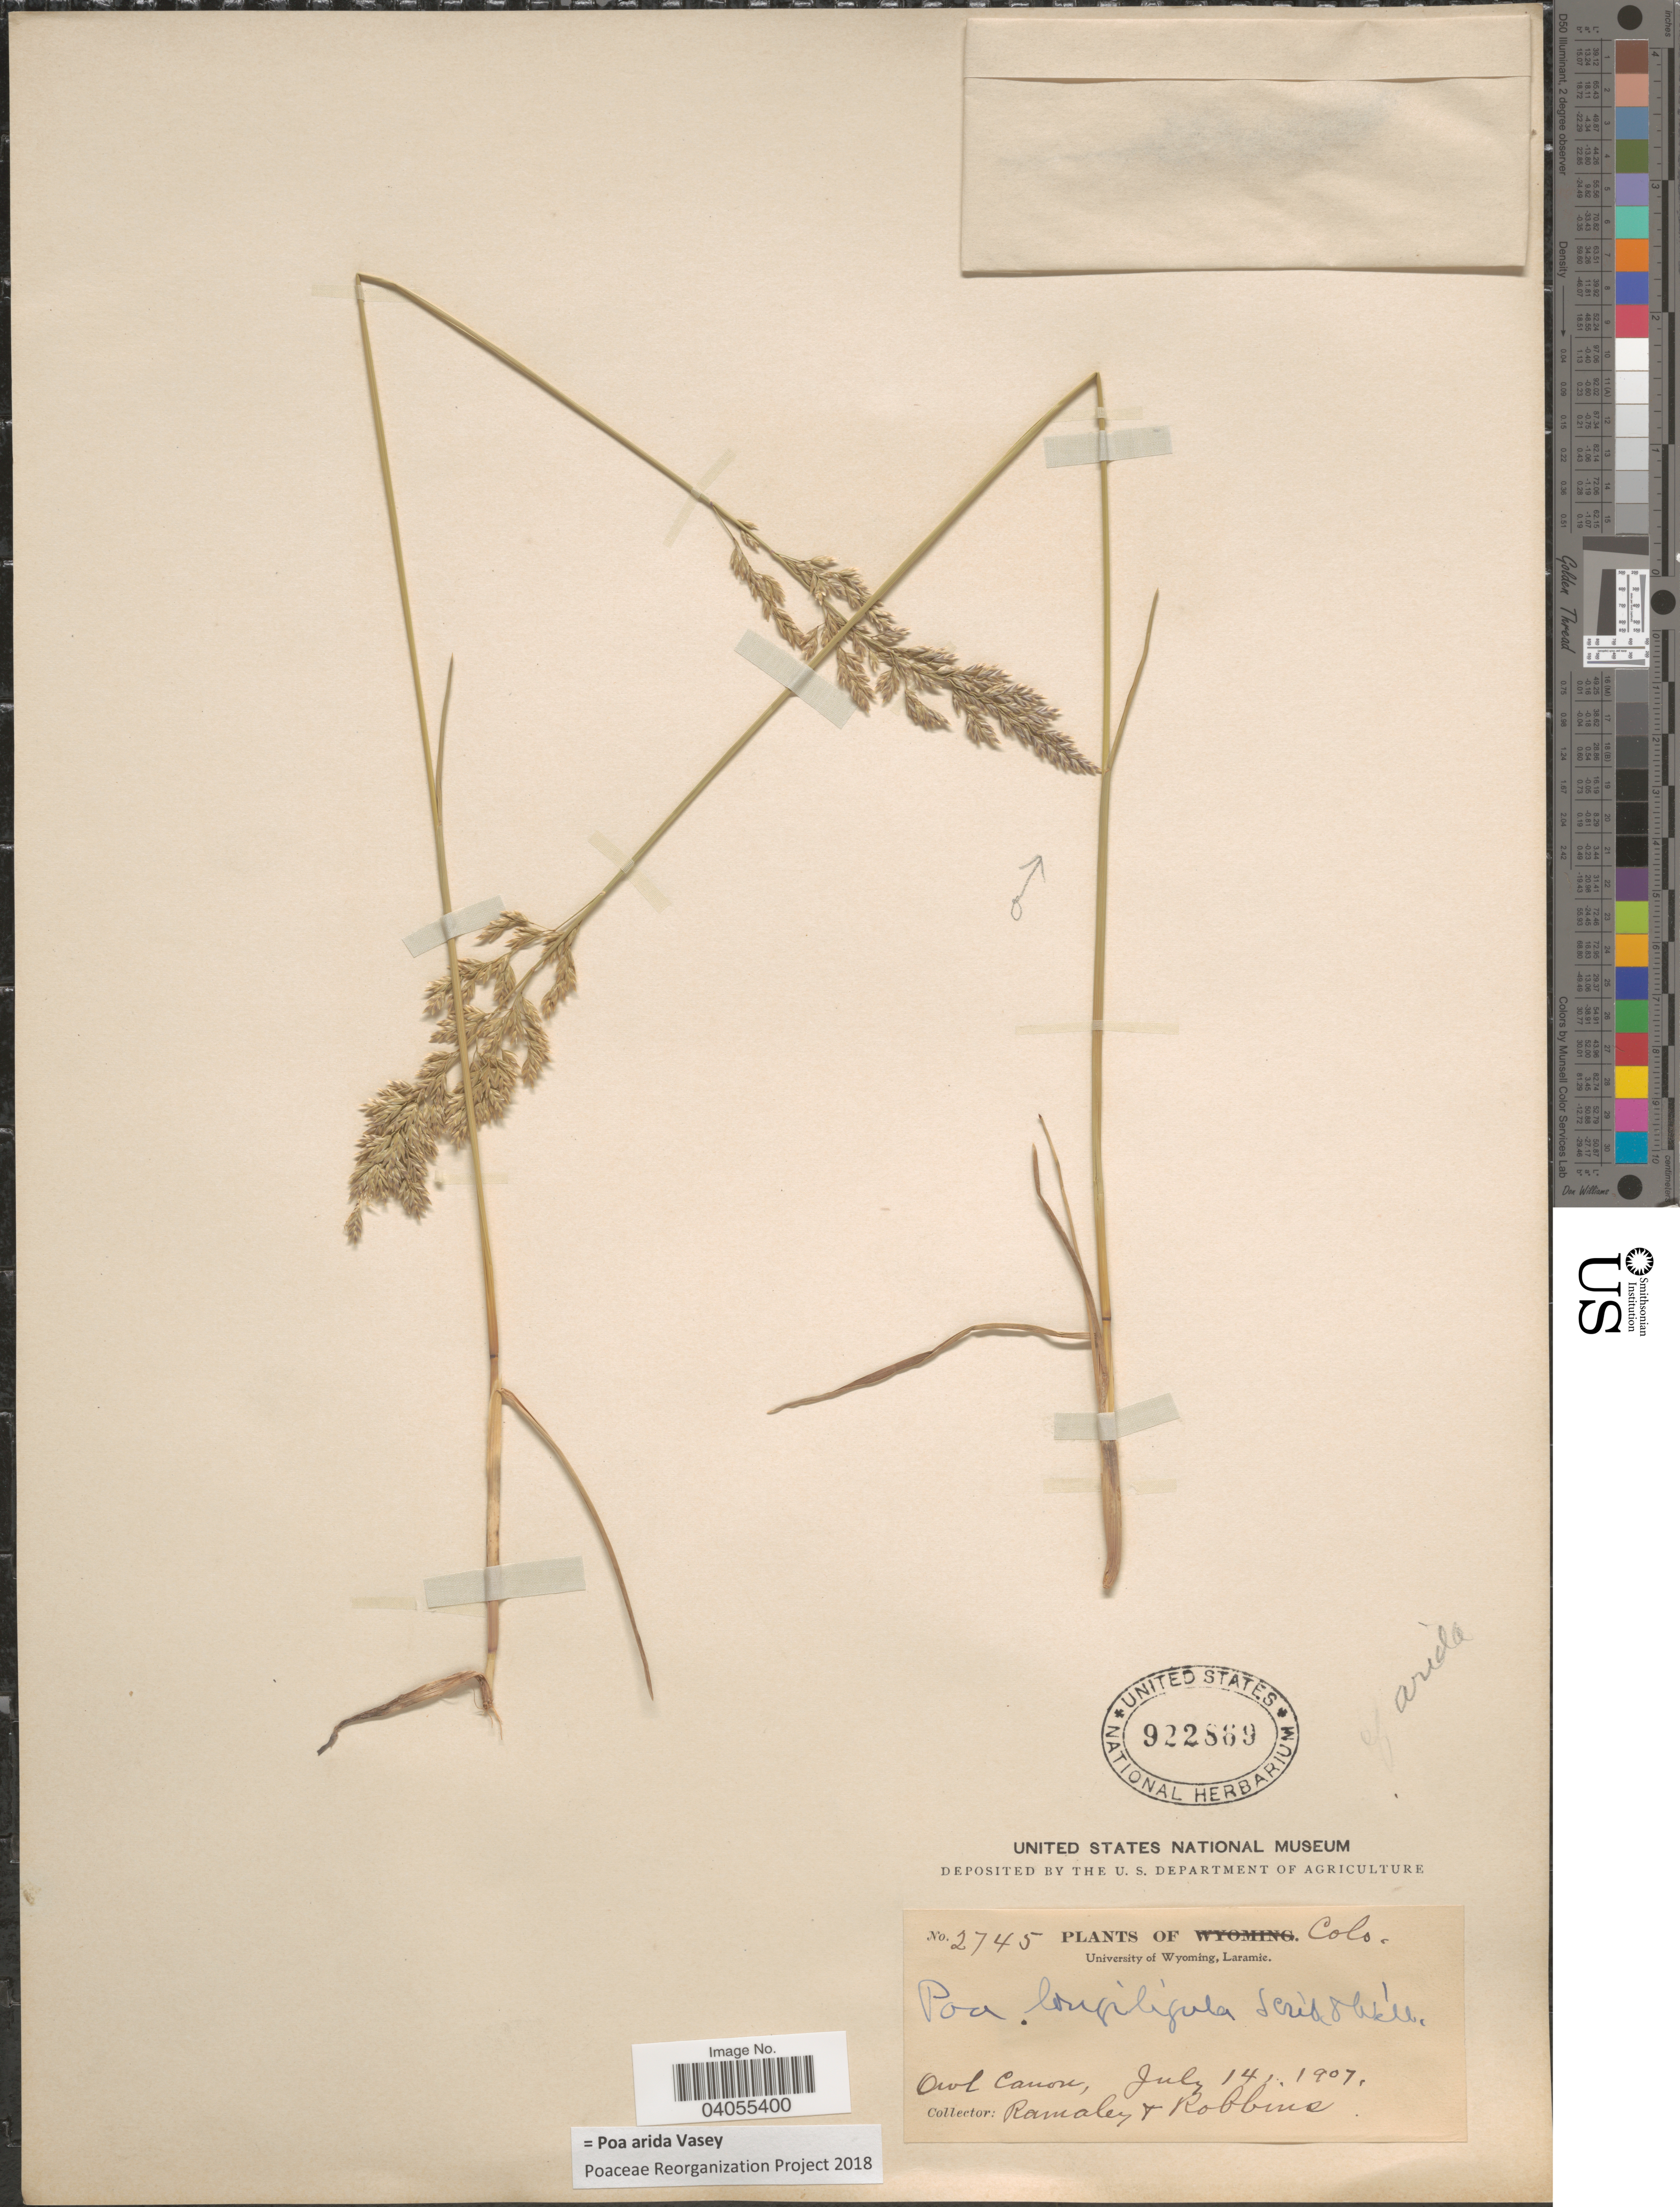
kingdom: Plantae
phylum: Tracheophyta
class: Liliopsida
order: Poales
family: Poaceae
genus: Poa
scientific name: Poa arida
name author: Vasey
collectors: Ramaley & -- Robbins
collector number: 2745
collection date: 1907-07-14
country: United States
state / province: Colorado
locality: Owl Canon.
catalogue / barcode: US 922869